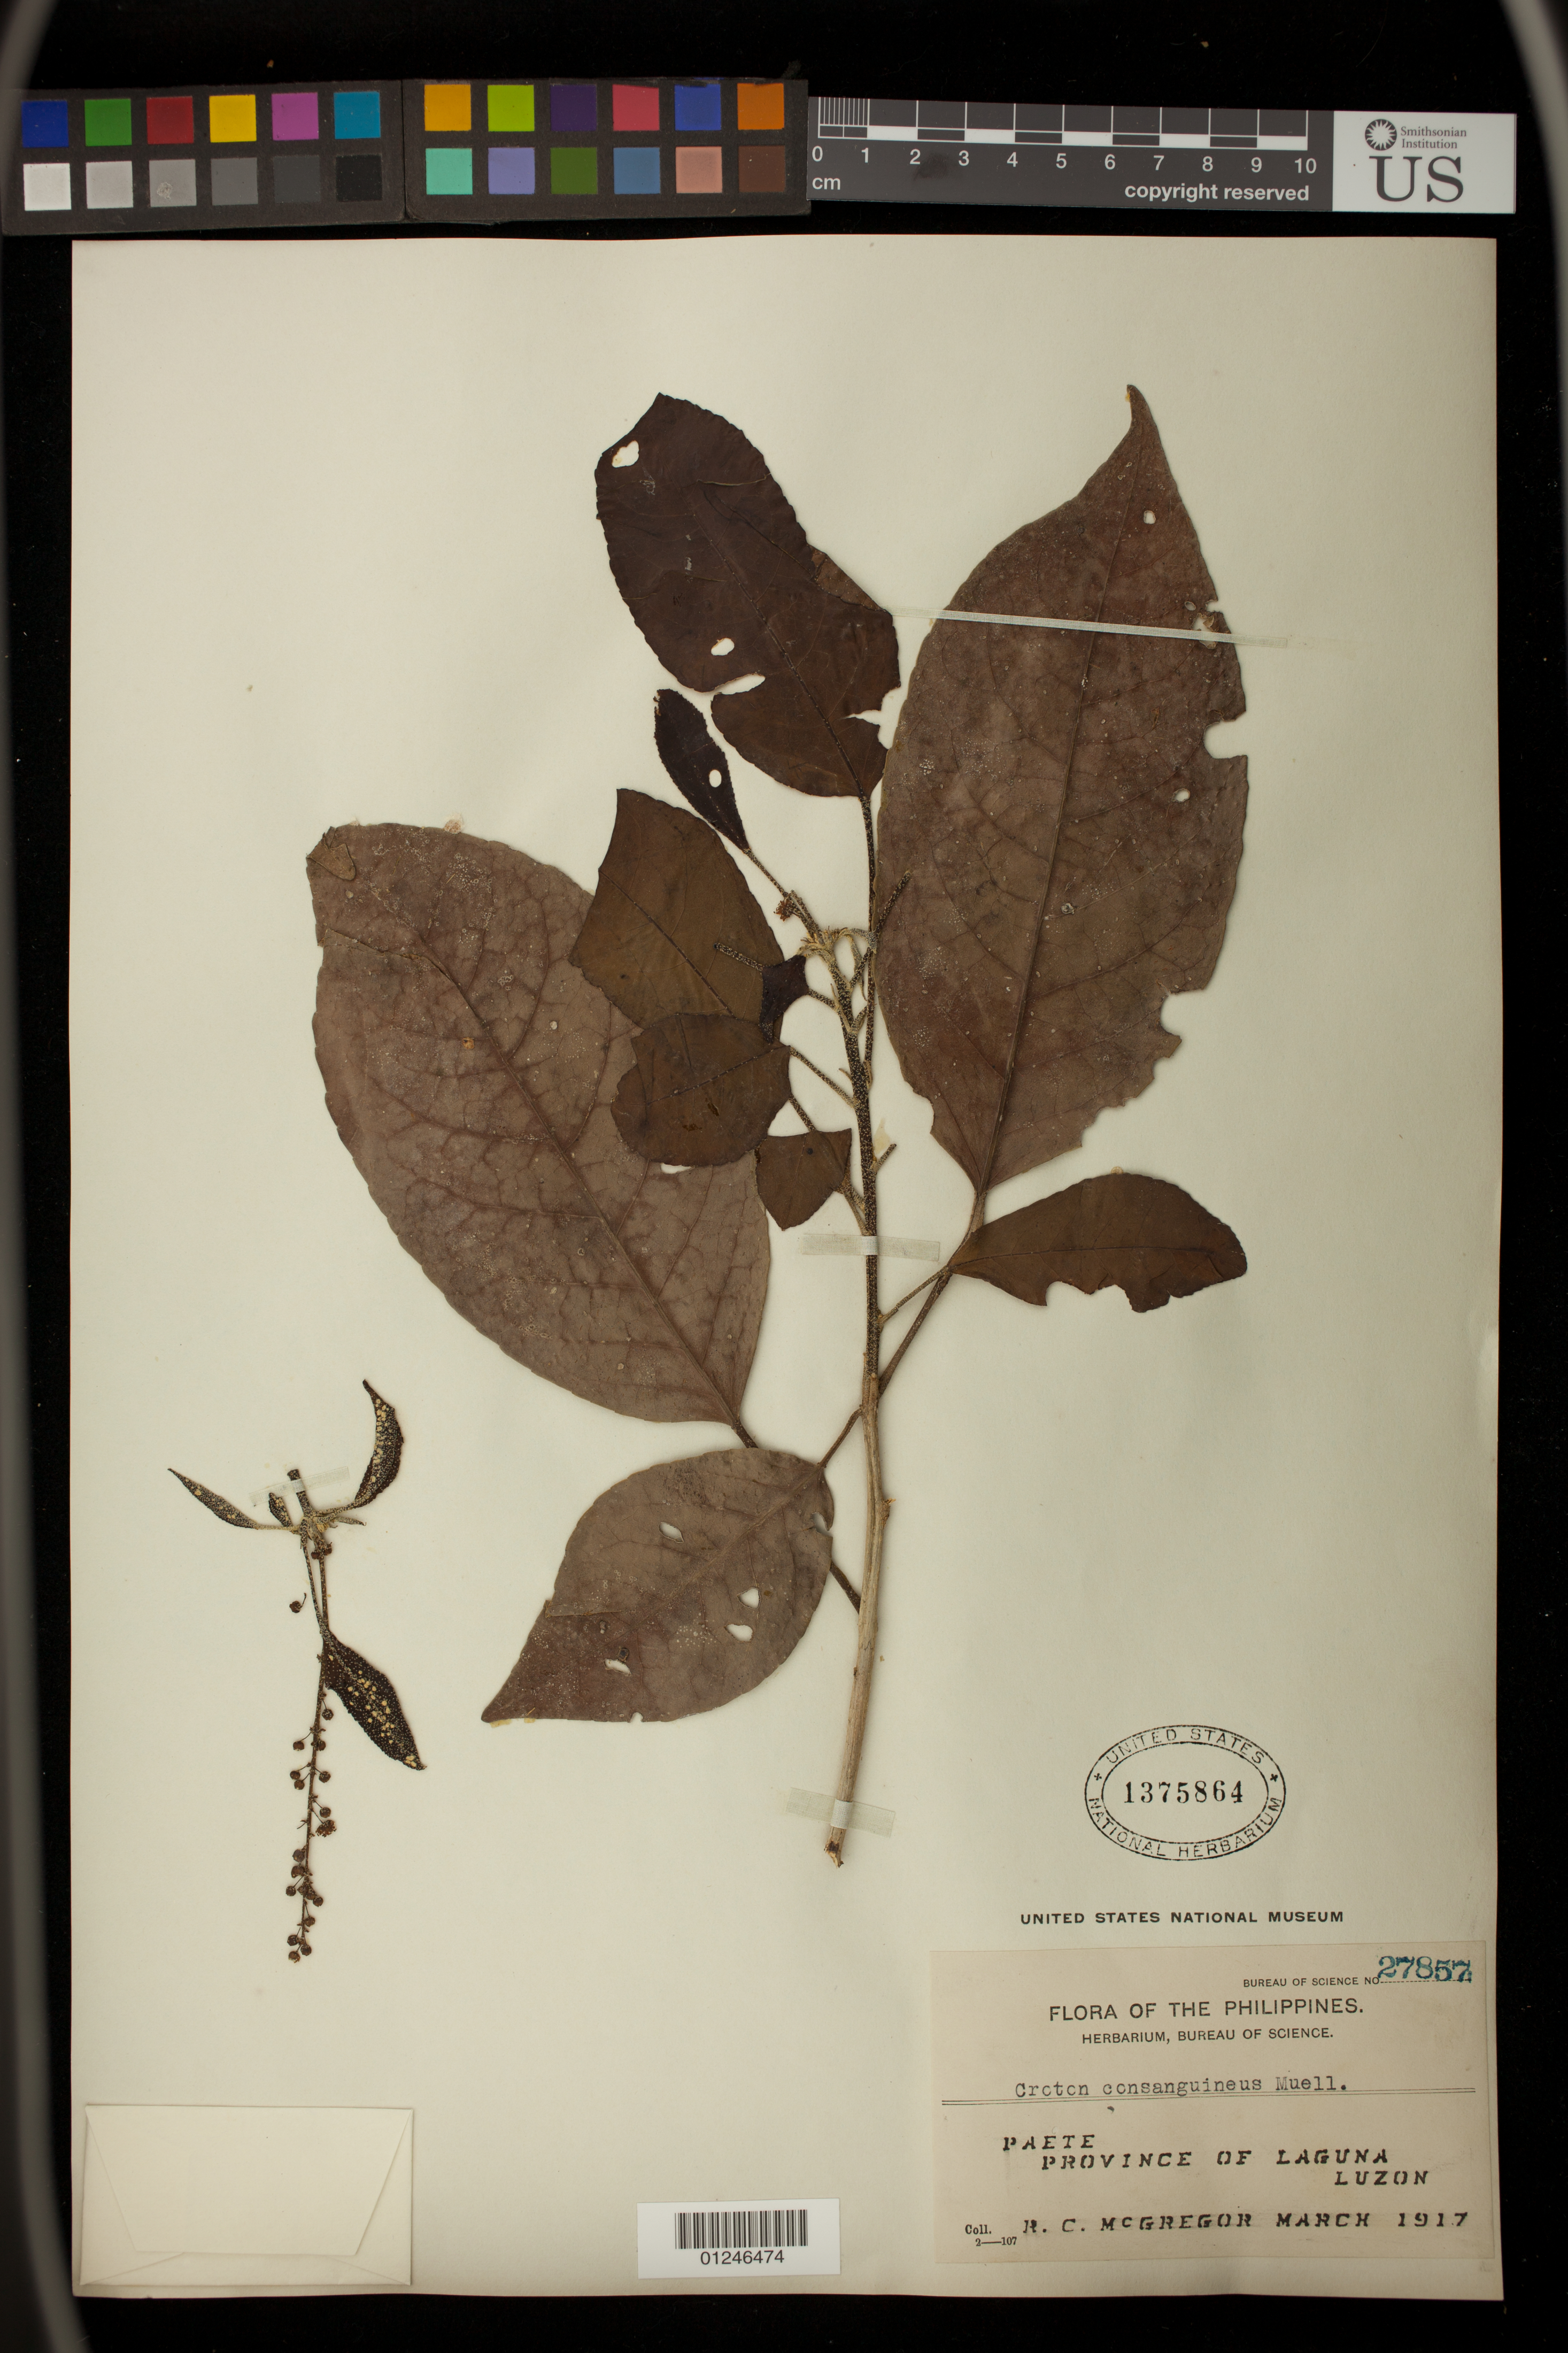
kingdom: Plantae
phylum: Tracheophyta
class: Magnoliopsida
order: Malpighiales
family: Euphorbiaceae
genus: Croton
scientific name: Croton consanguineus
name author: Müll. Arg.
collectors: R. C. McGregor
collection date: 1917-03-01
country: Philippines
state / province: Calabarzon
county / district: Laguna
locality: Paete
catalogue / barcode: US 1375864